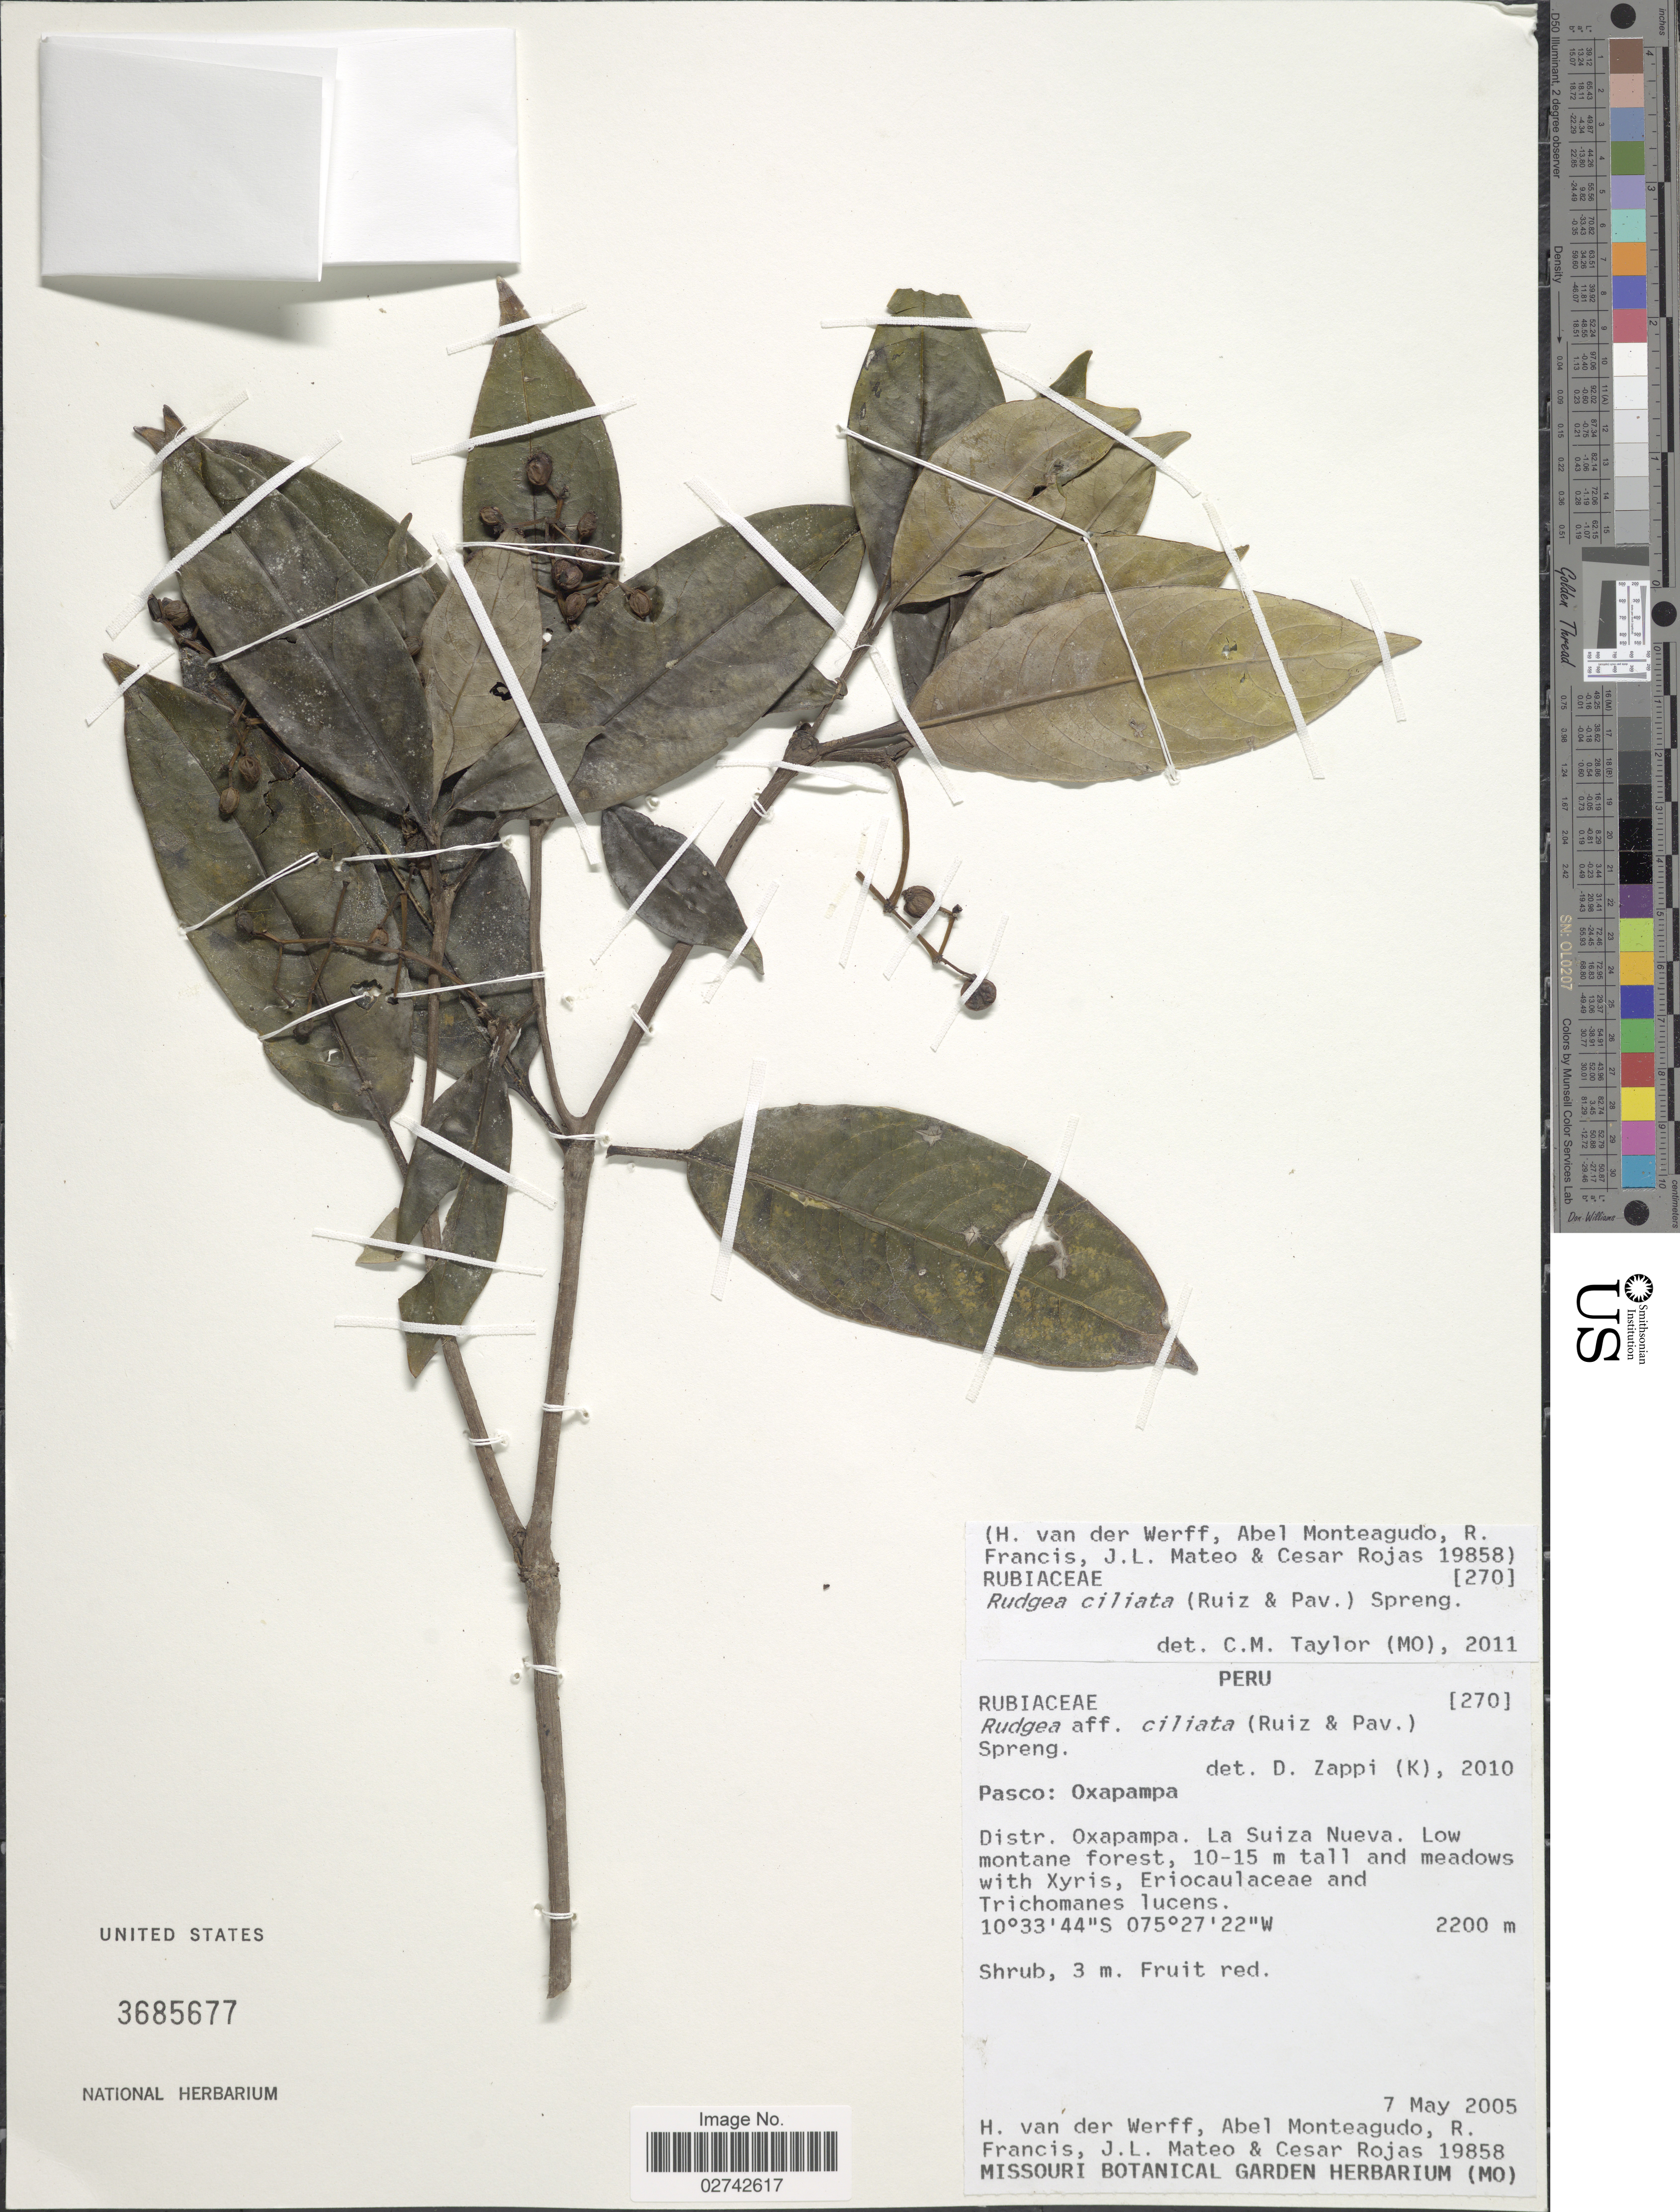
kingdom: Plantae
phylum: Tracheophyta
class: Magnoliopsida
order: Gentianales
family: Rubiaceae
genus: Rudgea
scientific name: Rudgea ciliata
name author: (Ruiz & Pav.) Spreng.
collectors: H. van der Werff, A. Monteagudo, R. Francis, J. Mateo & C. Rojas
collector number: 19858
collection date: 2005-05-07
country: Peru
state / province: Pasco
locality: Pasco: Oxapampa: Distr. Oxapampa, La Suiza Nueva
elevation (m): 2200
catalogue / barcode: US 3685677